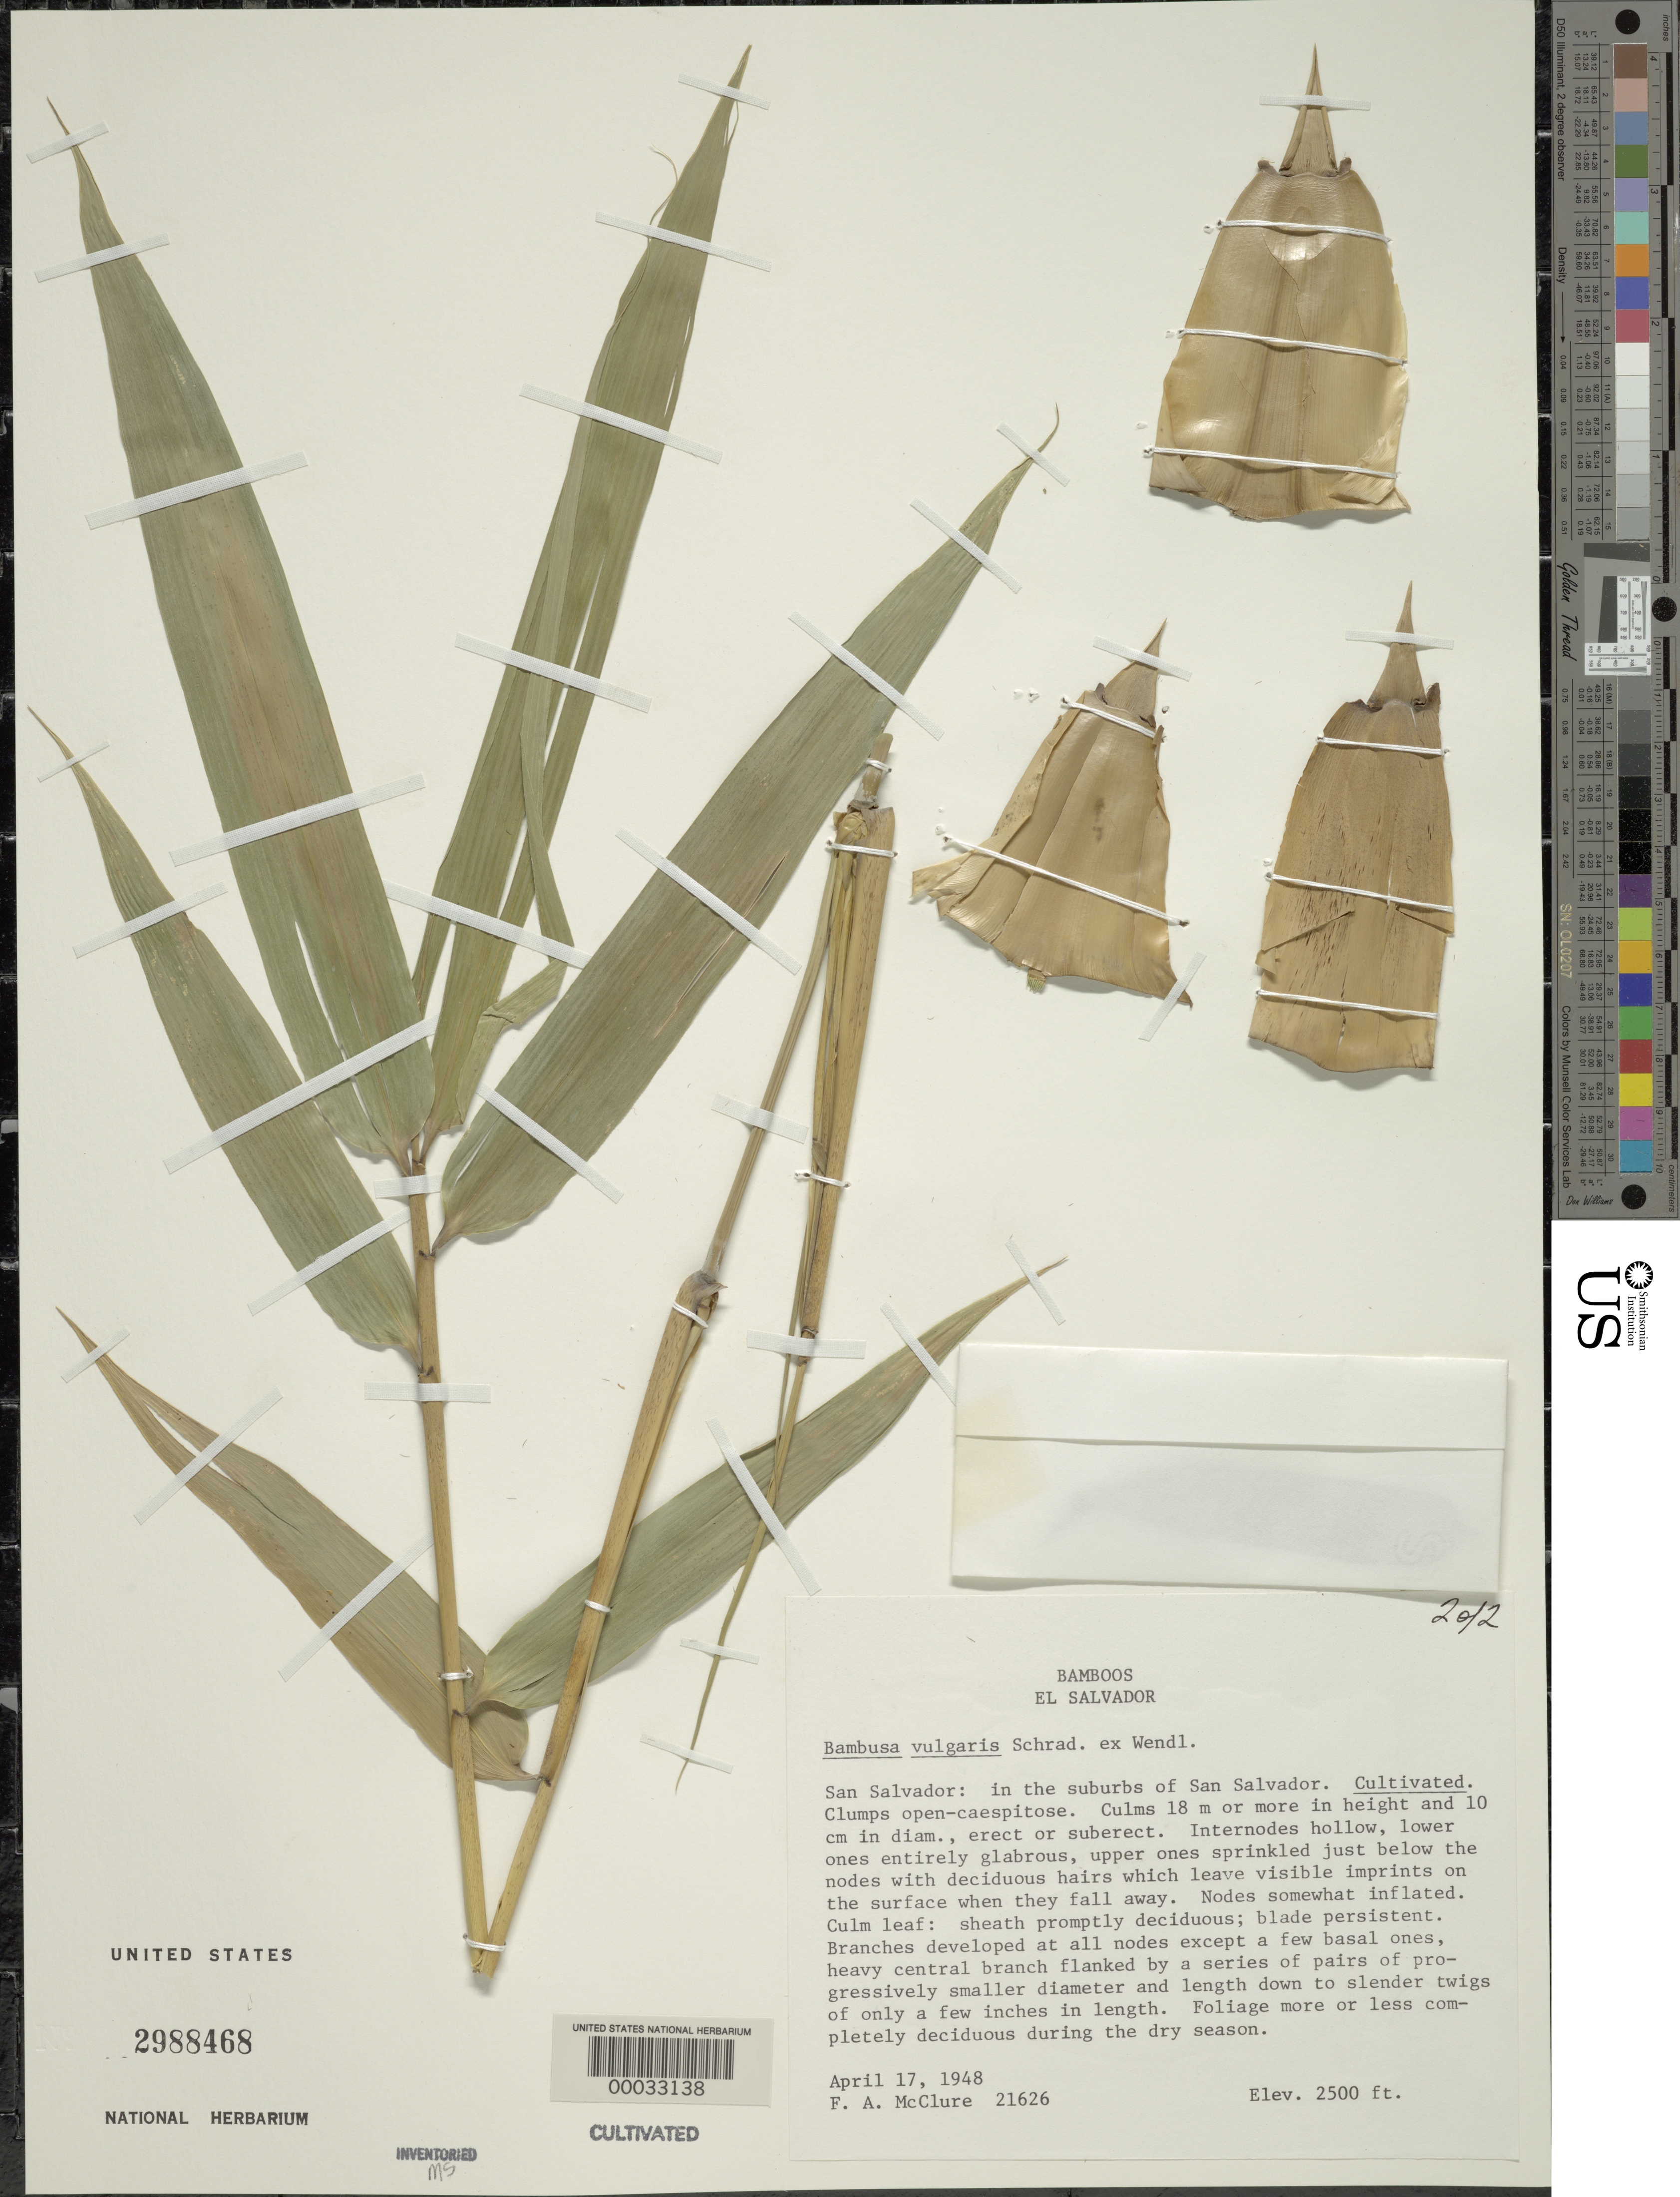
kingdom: Plantae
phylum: Tracheophyta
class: Liliopsida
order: Poales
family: Poaceae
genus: Bambusa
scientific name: Bambusa vulgaris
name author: Schrad. ex J.C. Wendl.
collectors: F. A. McClure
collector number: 21626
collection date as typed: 17 Apr 1948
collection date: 1948-04-17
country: El Salvador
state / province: San Salvador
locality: San salvador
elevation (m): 763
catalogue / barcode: US 2988468